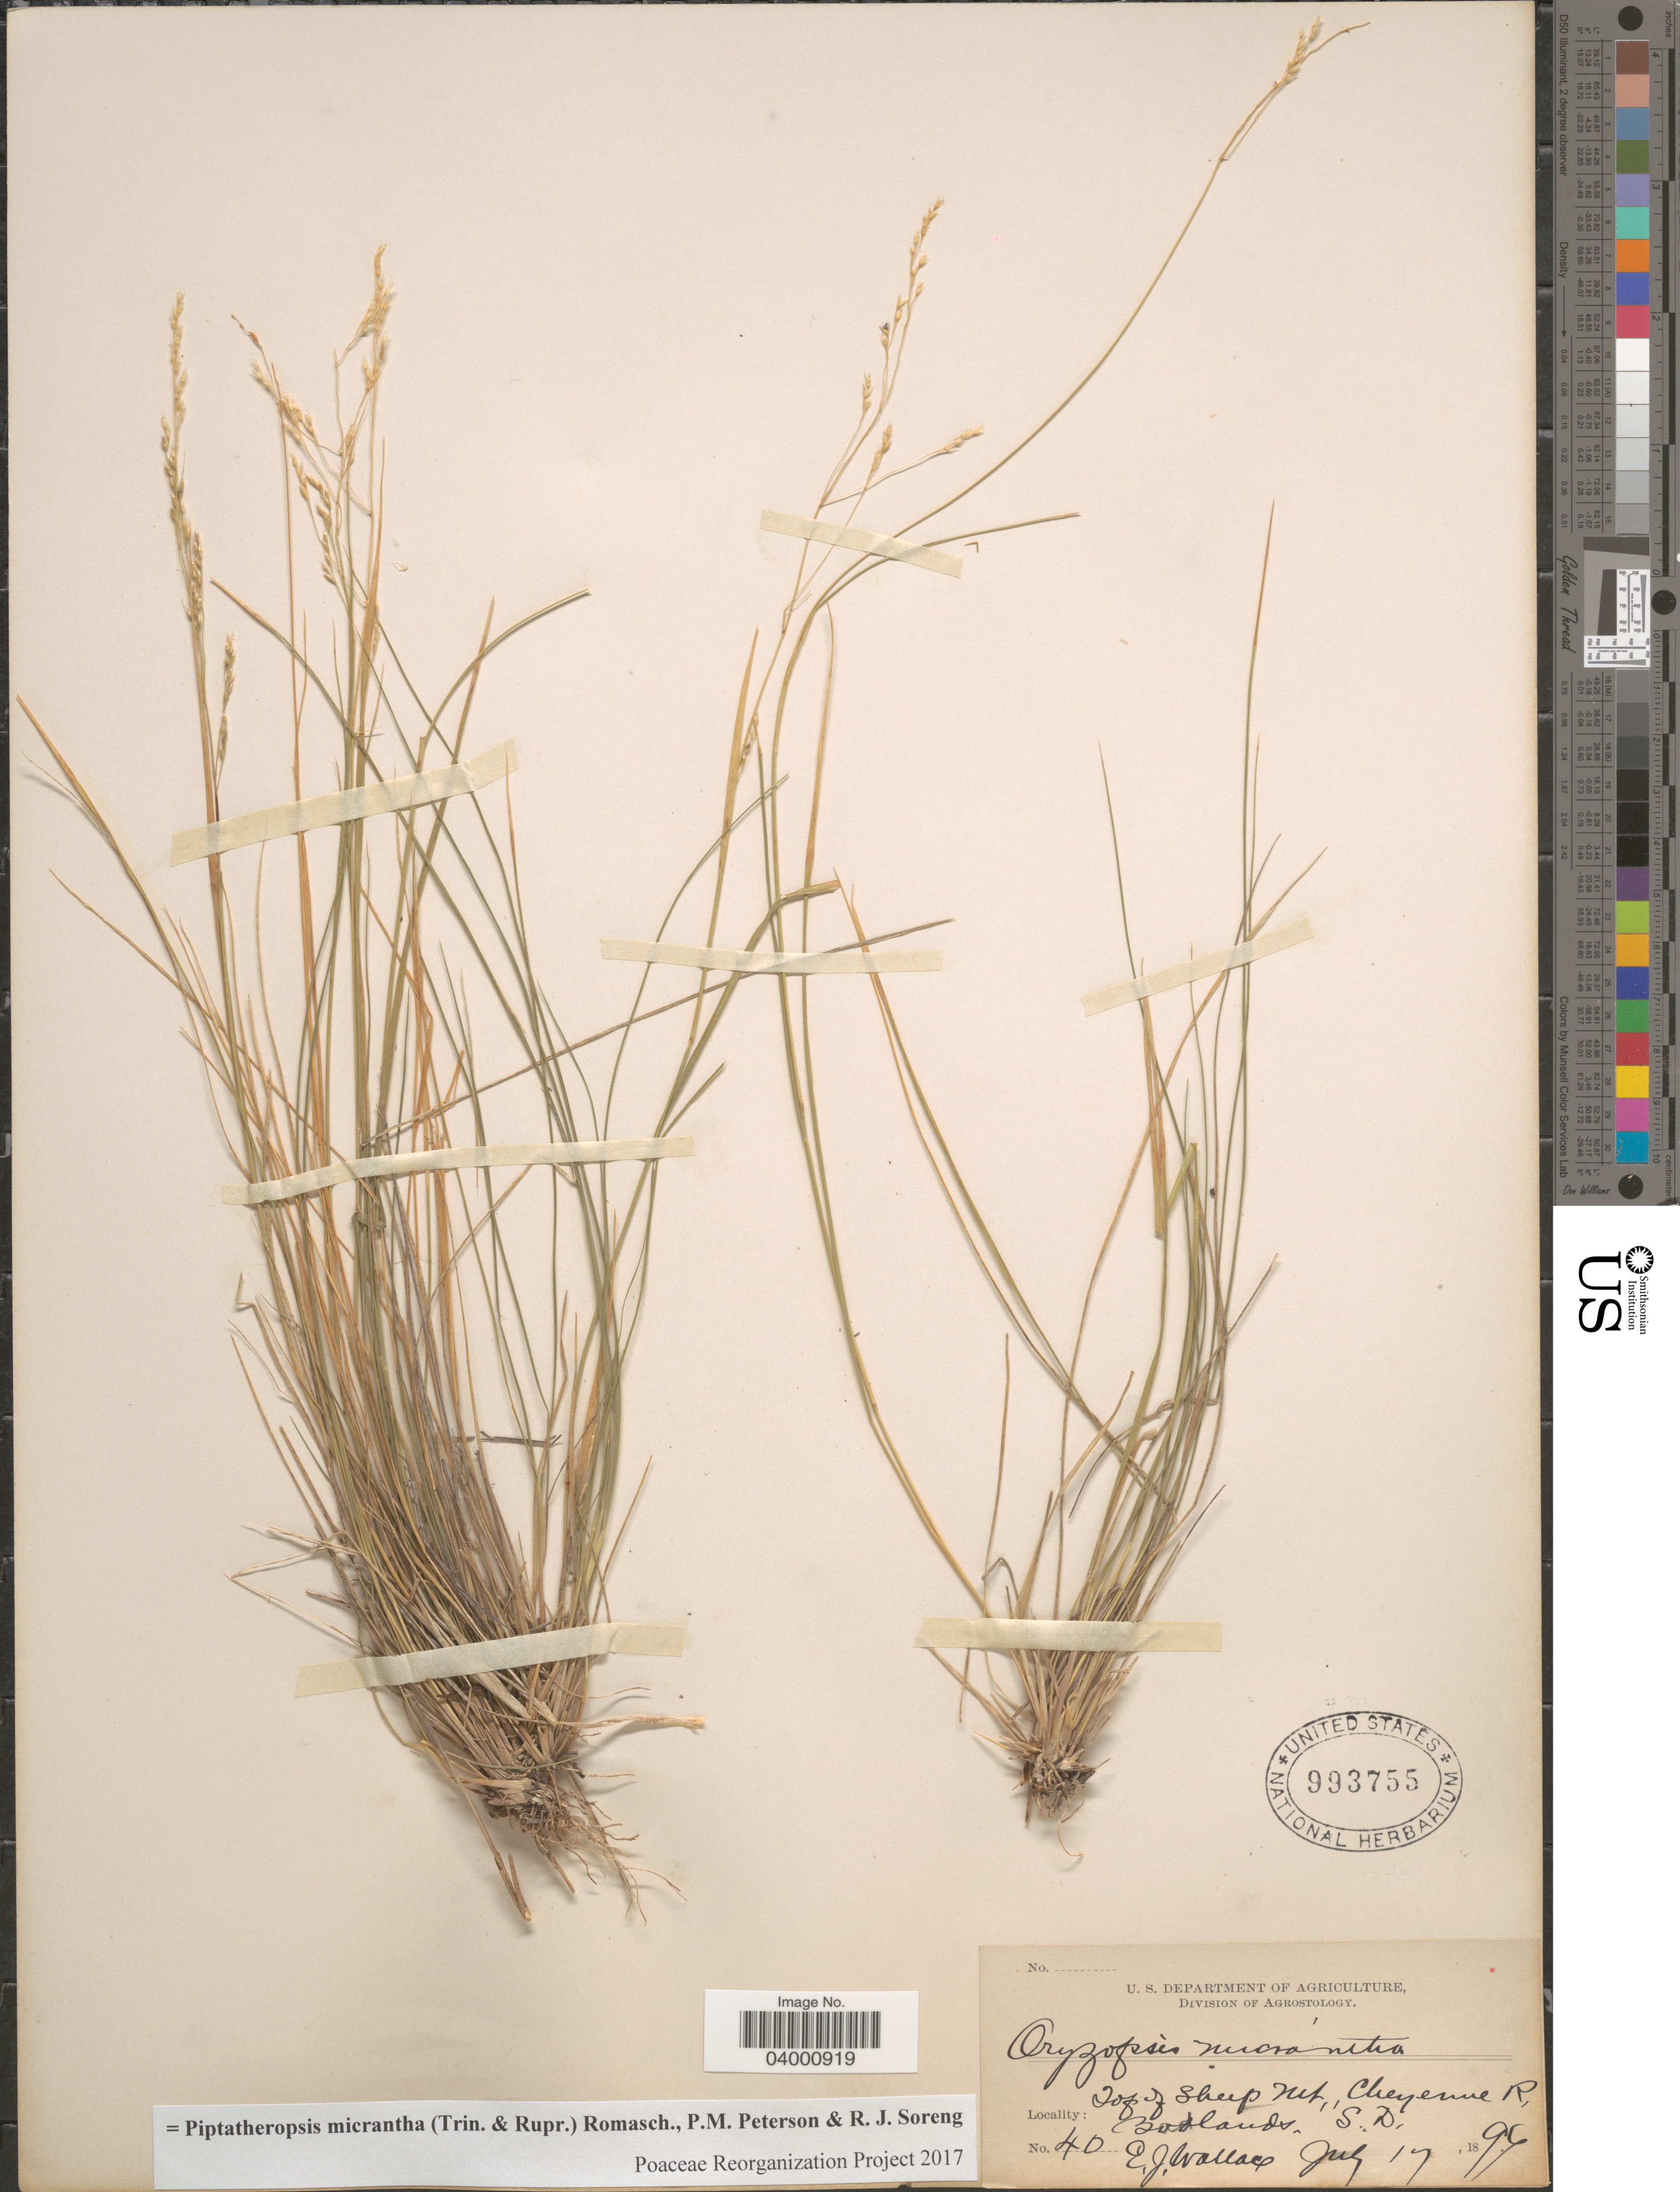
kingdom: Plantae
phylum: Tracheophyta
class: Liliopsida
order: Poales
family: Poaceae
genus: Piptatheropsis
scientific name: Piptatheropsis micrantha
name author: (Trin. & Rupr.) Romasch.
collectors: E. J. Wallace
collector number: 40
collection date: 1896-07-17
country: United States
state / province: South Dakota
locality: Top of Sheep Mt., Cheyenne R., Badlands.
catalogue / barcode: US 993755